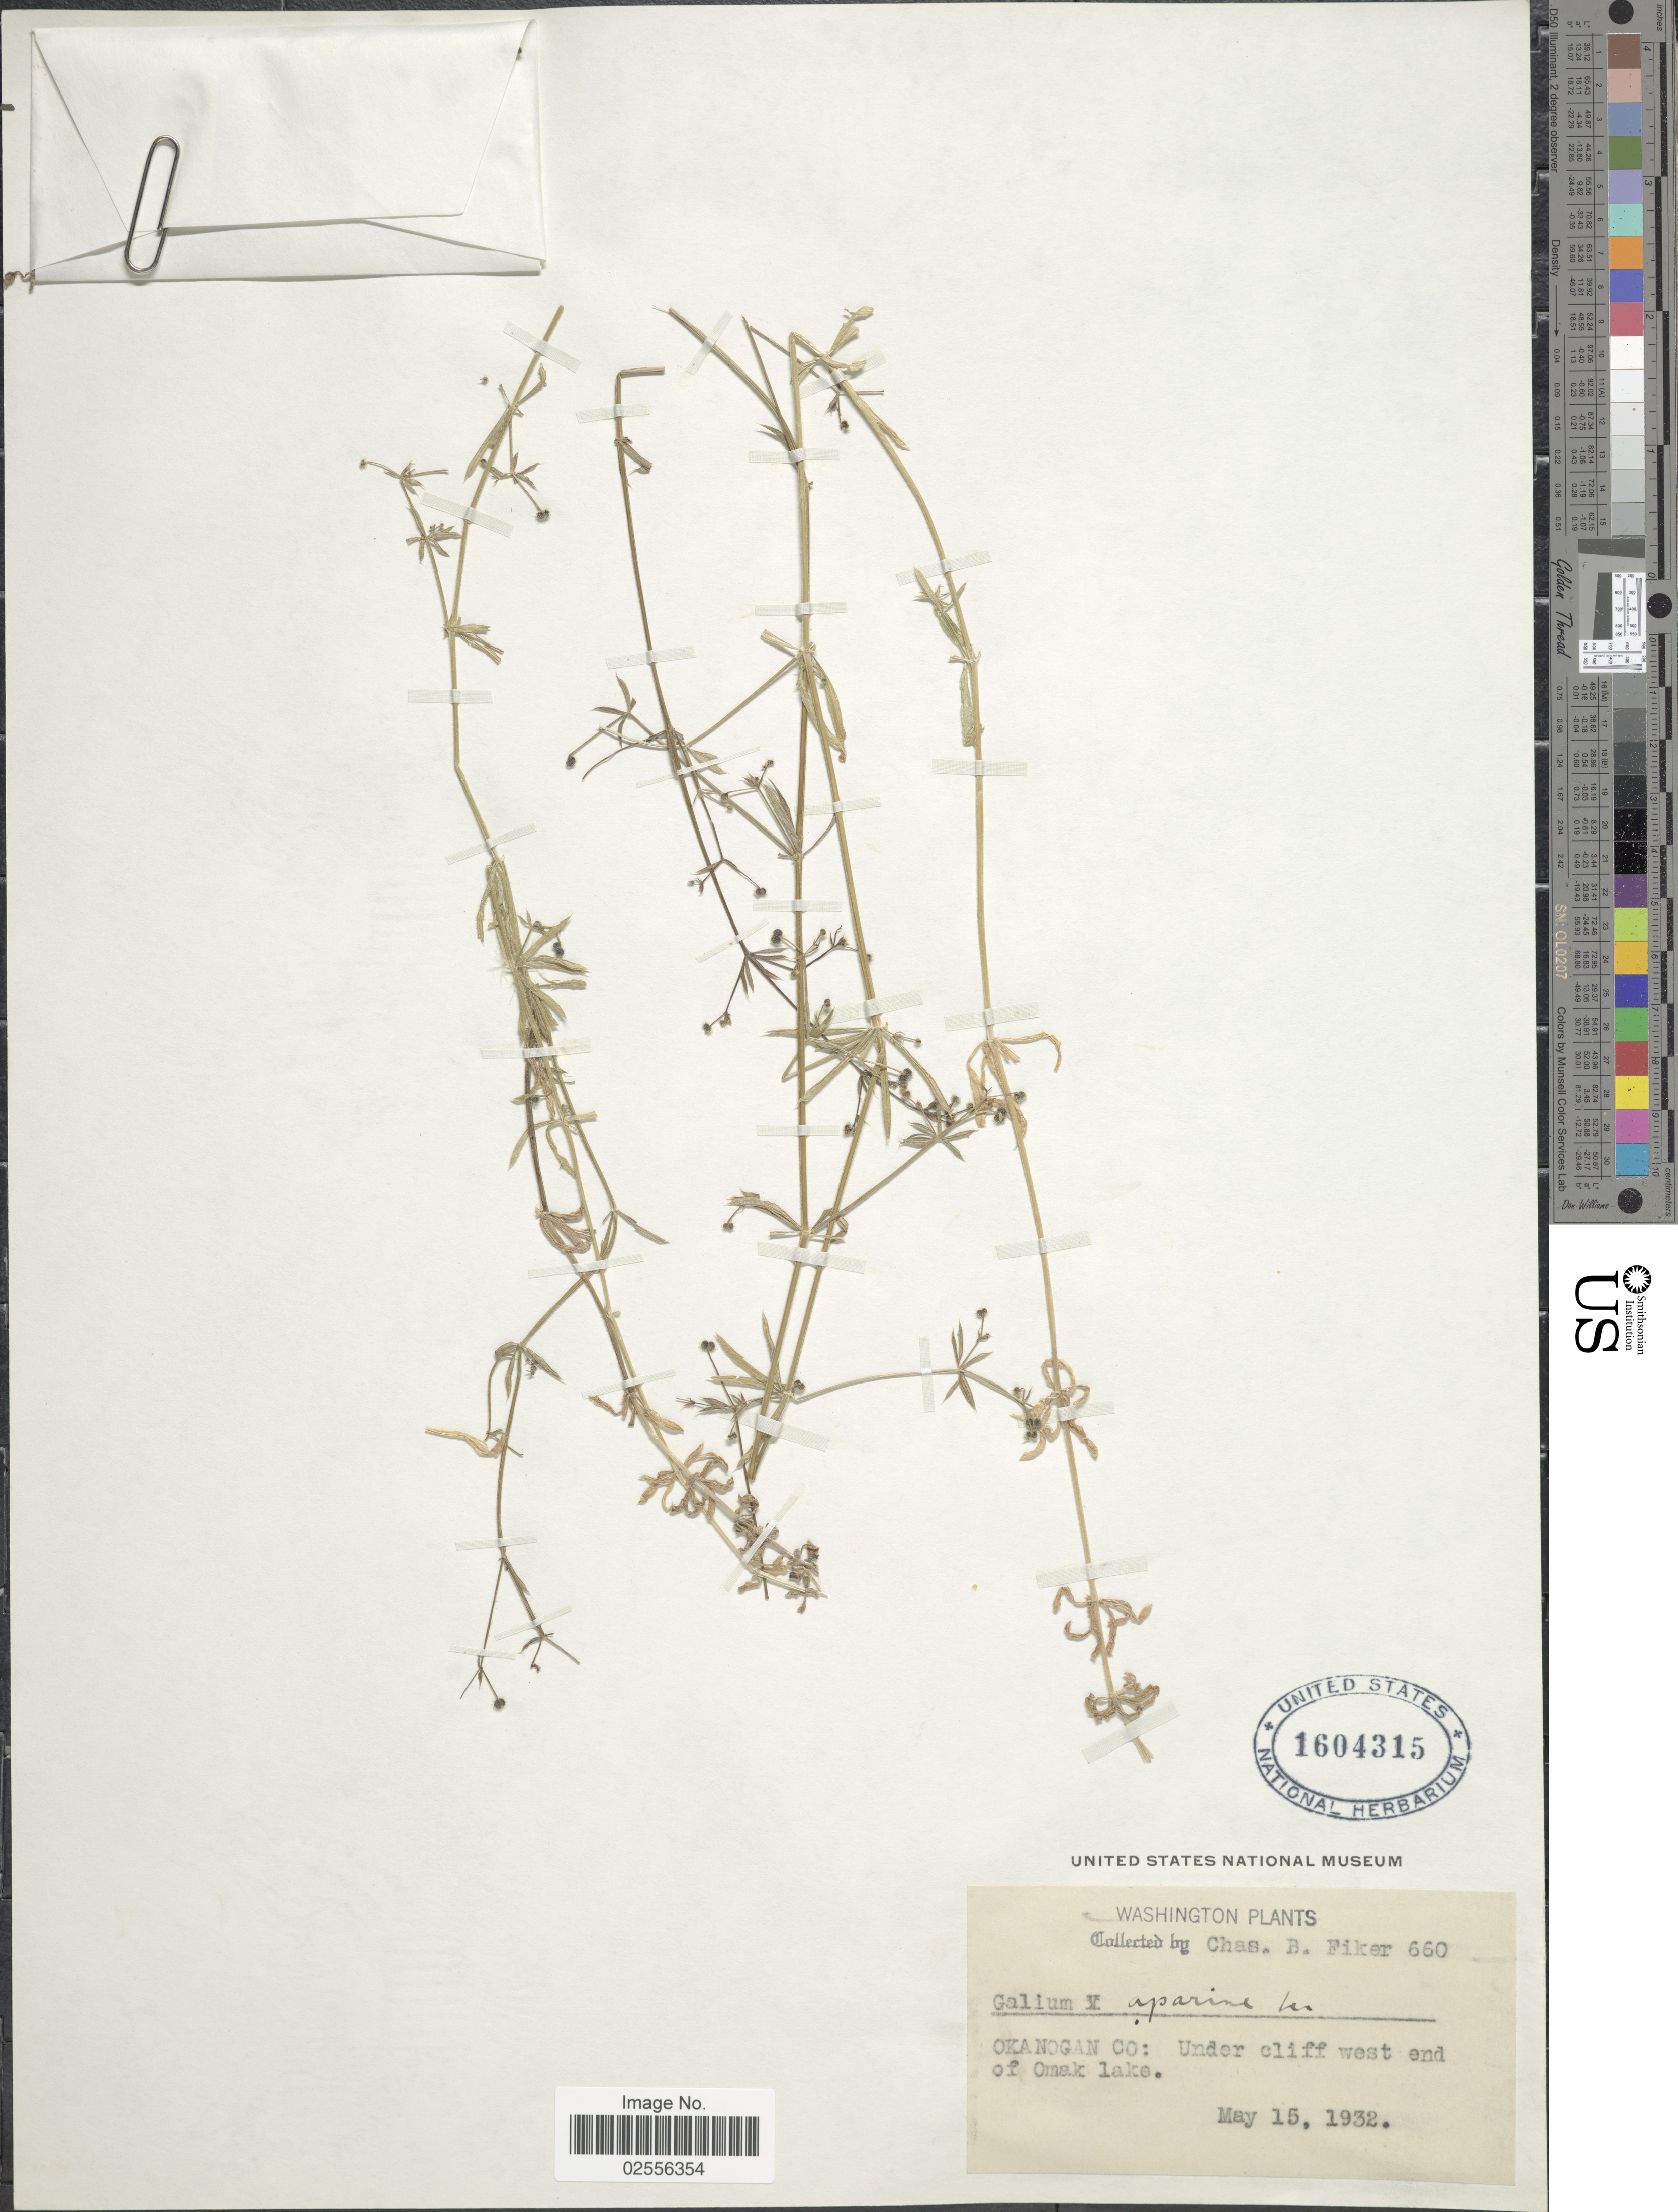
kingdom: Plantae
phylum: Tracheophyta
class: Magnoliopsida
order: Gentianales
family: Rubiaceae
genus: Galium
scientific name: Galium aparine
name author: L.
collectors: C. Fiker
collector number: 660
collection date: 1932-05-15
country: United States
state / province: Washington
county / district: Okanogan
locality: Okanogan Co: Under cliff west end of Omak lake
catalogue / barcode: US 1604315